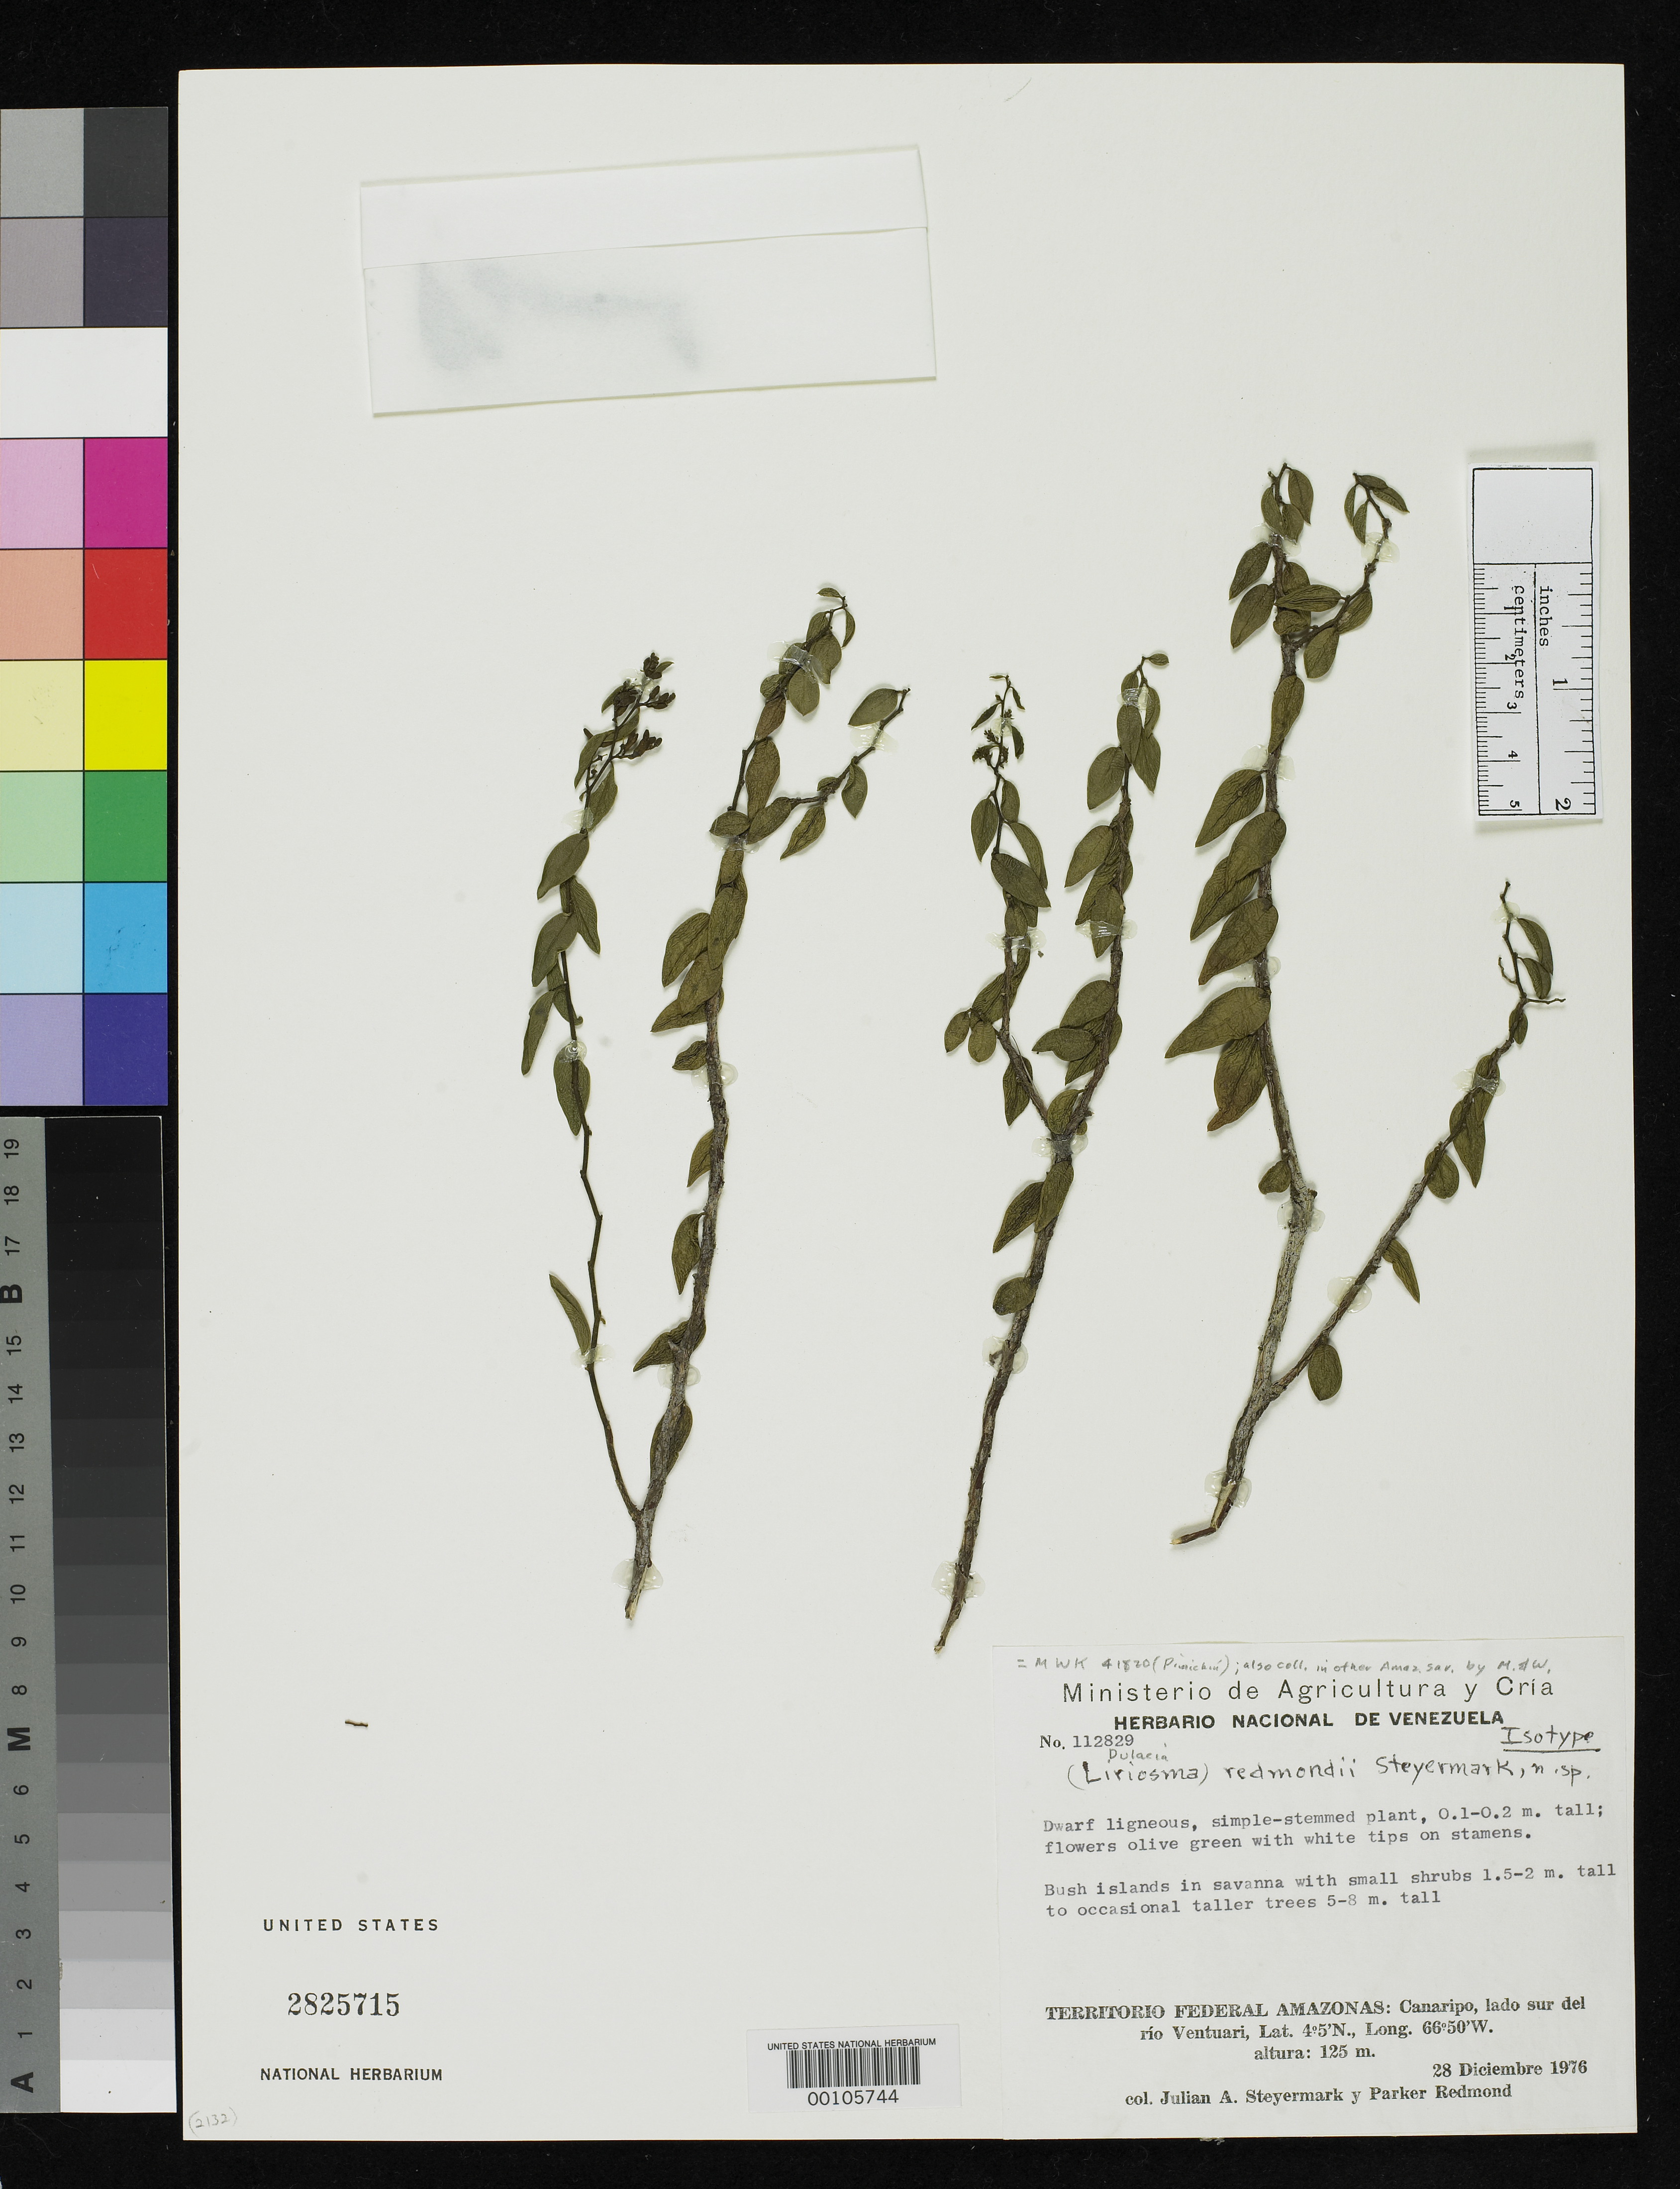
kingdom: Plantae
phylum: Tracheophyta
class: Magnoliopsida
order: Santalales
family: Olacaceae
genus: Dulacia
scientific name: Dulacia redmondii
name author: Steyerm.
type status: Isotype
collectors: J. Steyermark & P. Redmond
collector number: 112829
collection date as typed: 28 Dec 1976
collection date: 1976-12-28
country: Venezuela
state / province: Amazonas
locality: Canaripo, south of the Rio Venturari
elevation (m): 125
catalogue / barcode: US 2825715